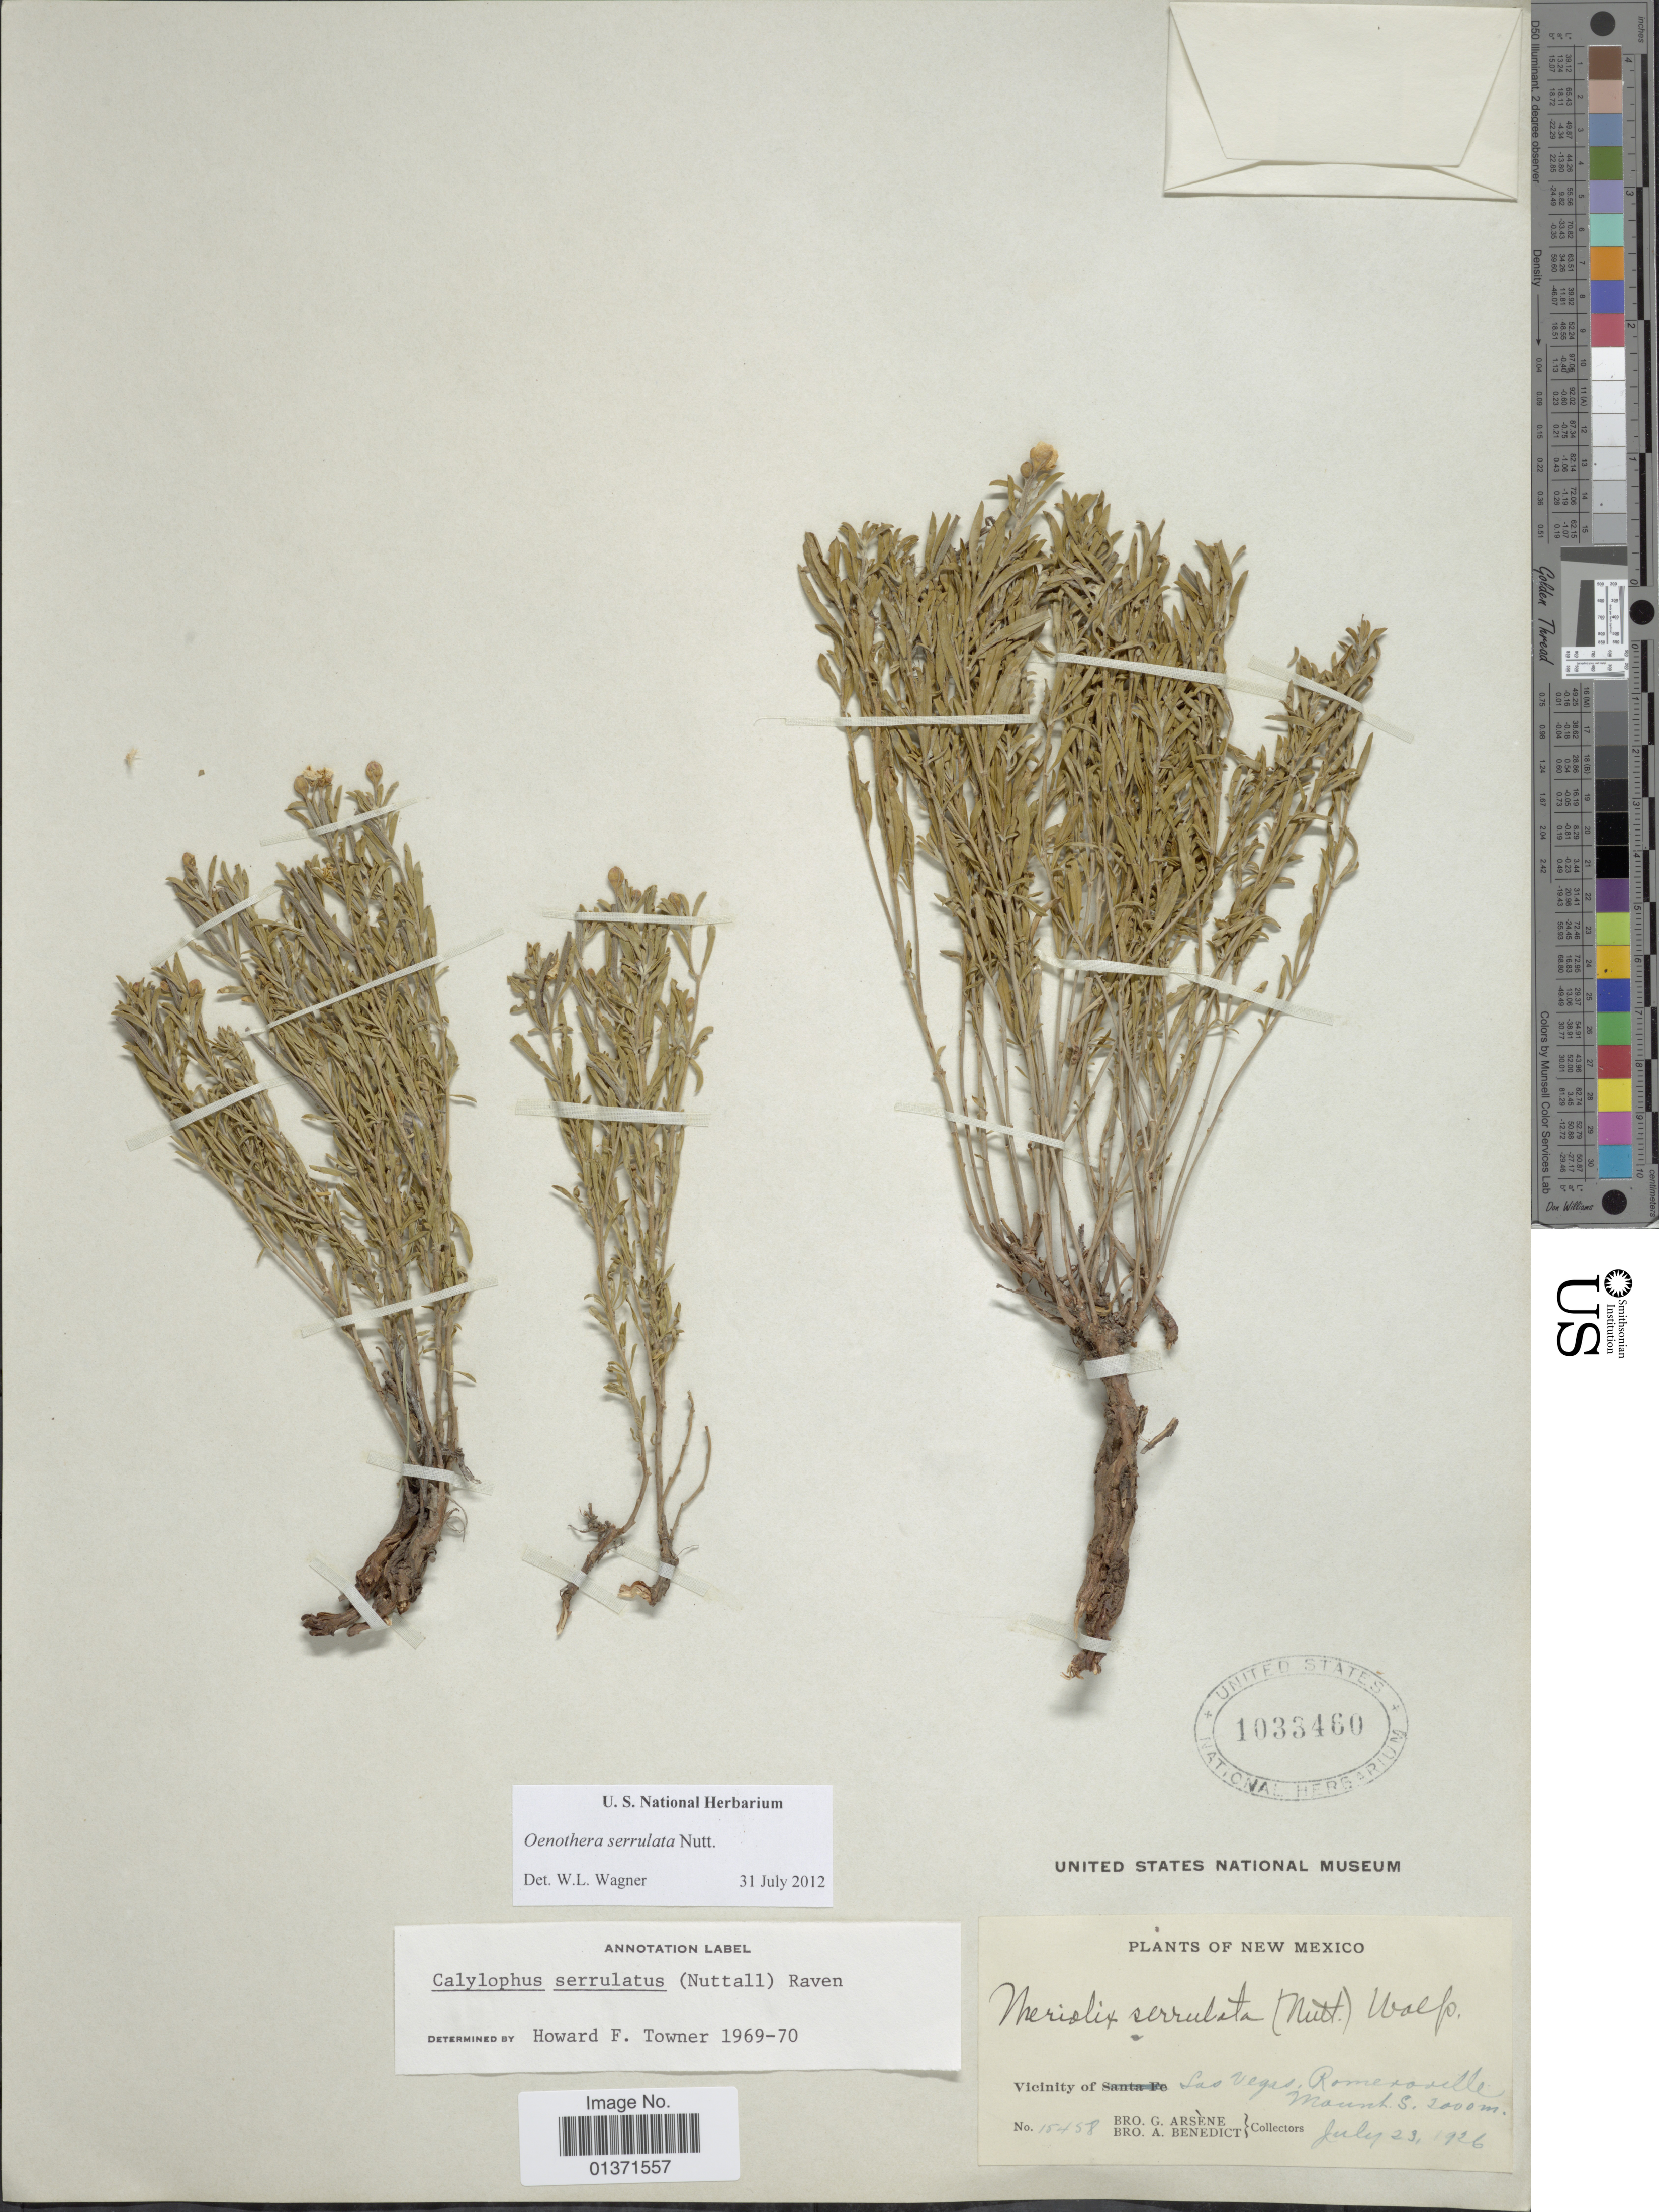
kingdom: Plantae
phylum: Tracheophyta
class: Magnoliopsida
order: Myrtales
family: Onagraceae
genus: Oenothera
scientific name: Oenothera serrulata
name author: Nutt.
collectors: Bro. G. Arsène & Bro. Benedict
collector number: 15458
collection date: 1926-07-23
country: United States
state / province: New Mexico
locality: Romeroville, Mount S. 2000 meters, Vicinity of Las Vegas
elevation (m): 2000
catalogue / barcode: US 1033460